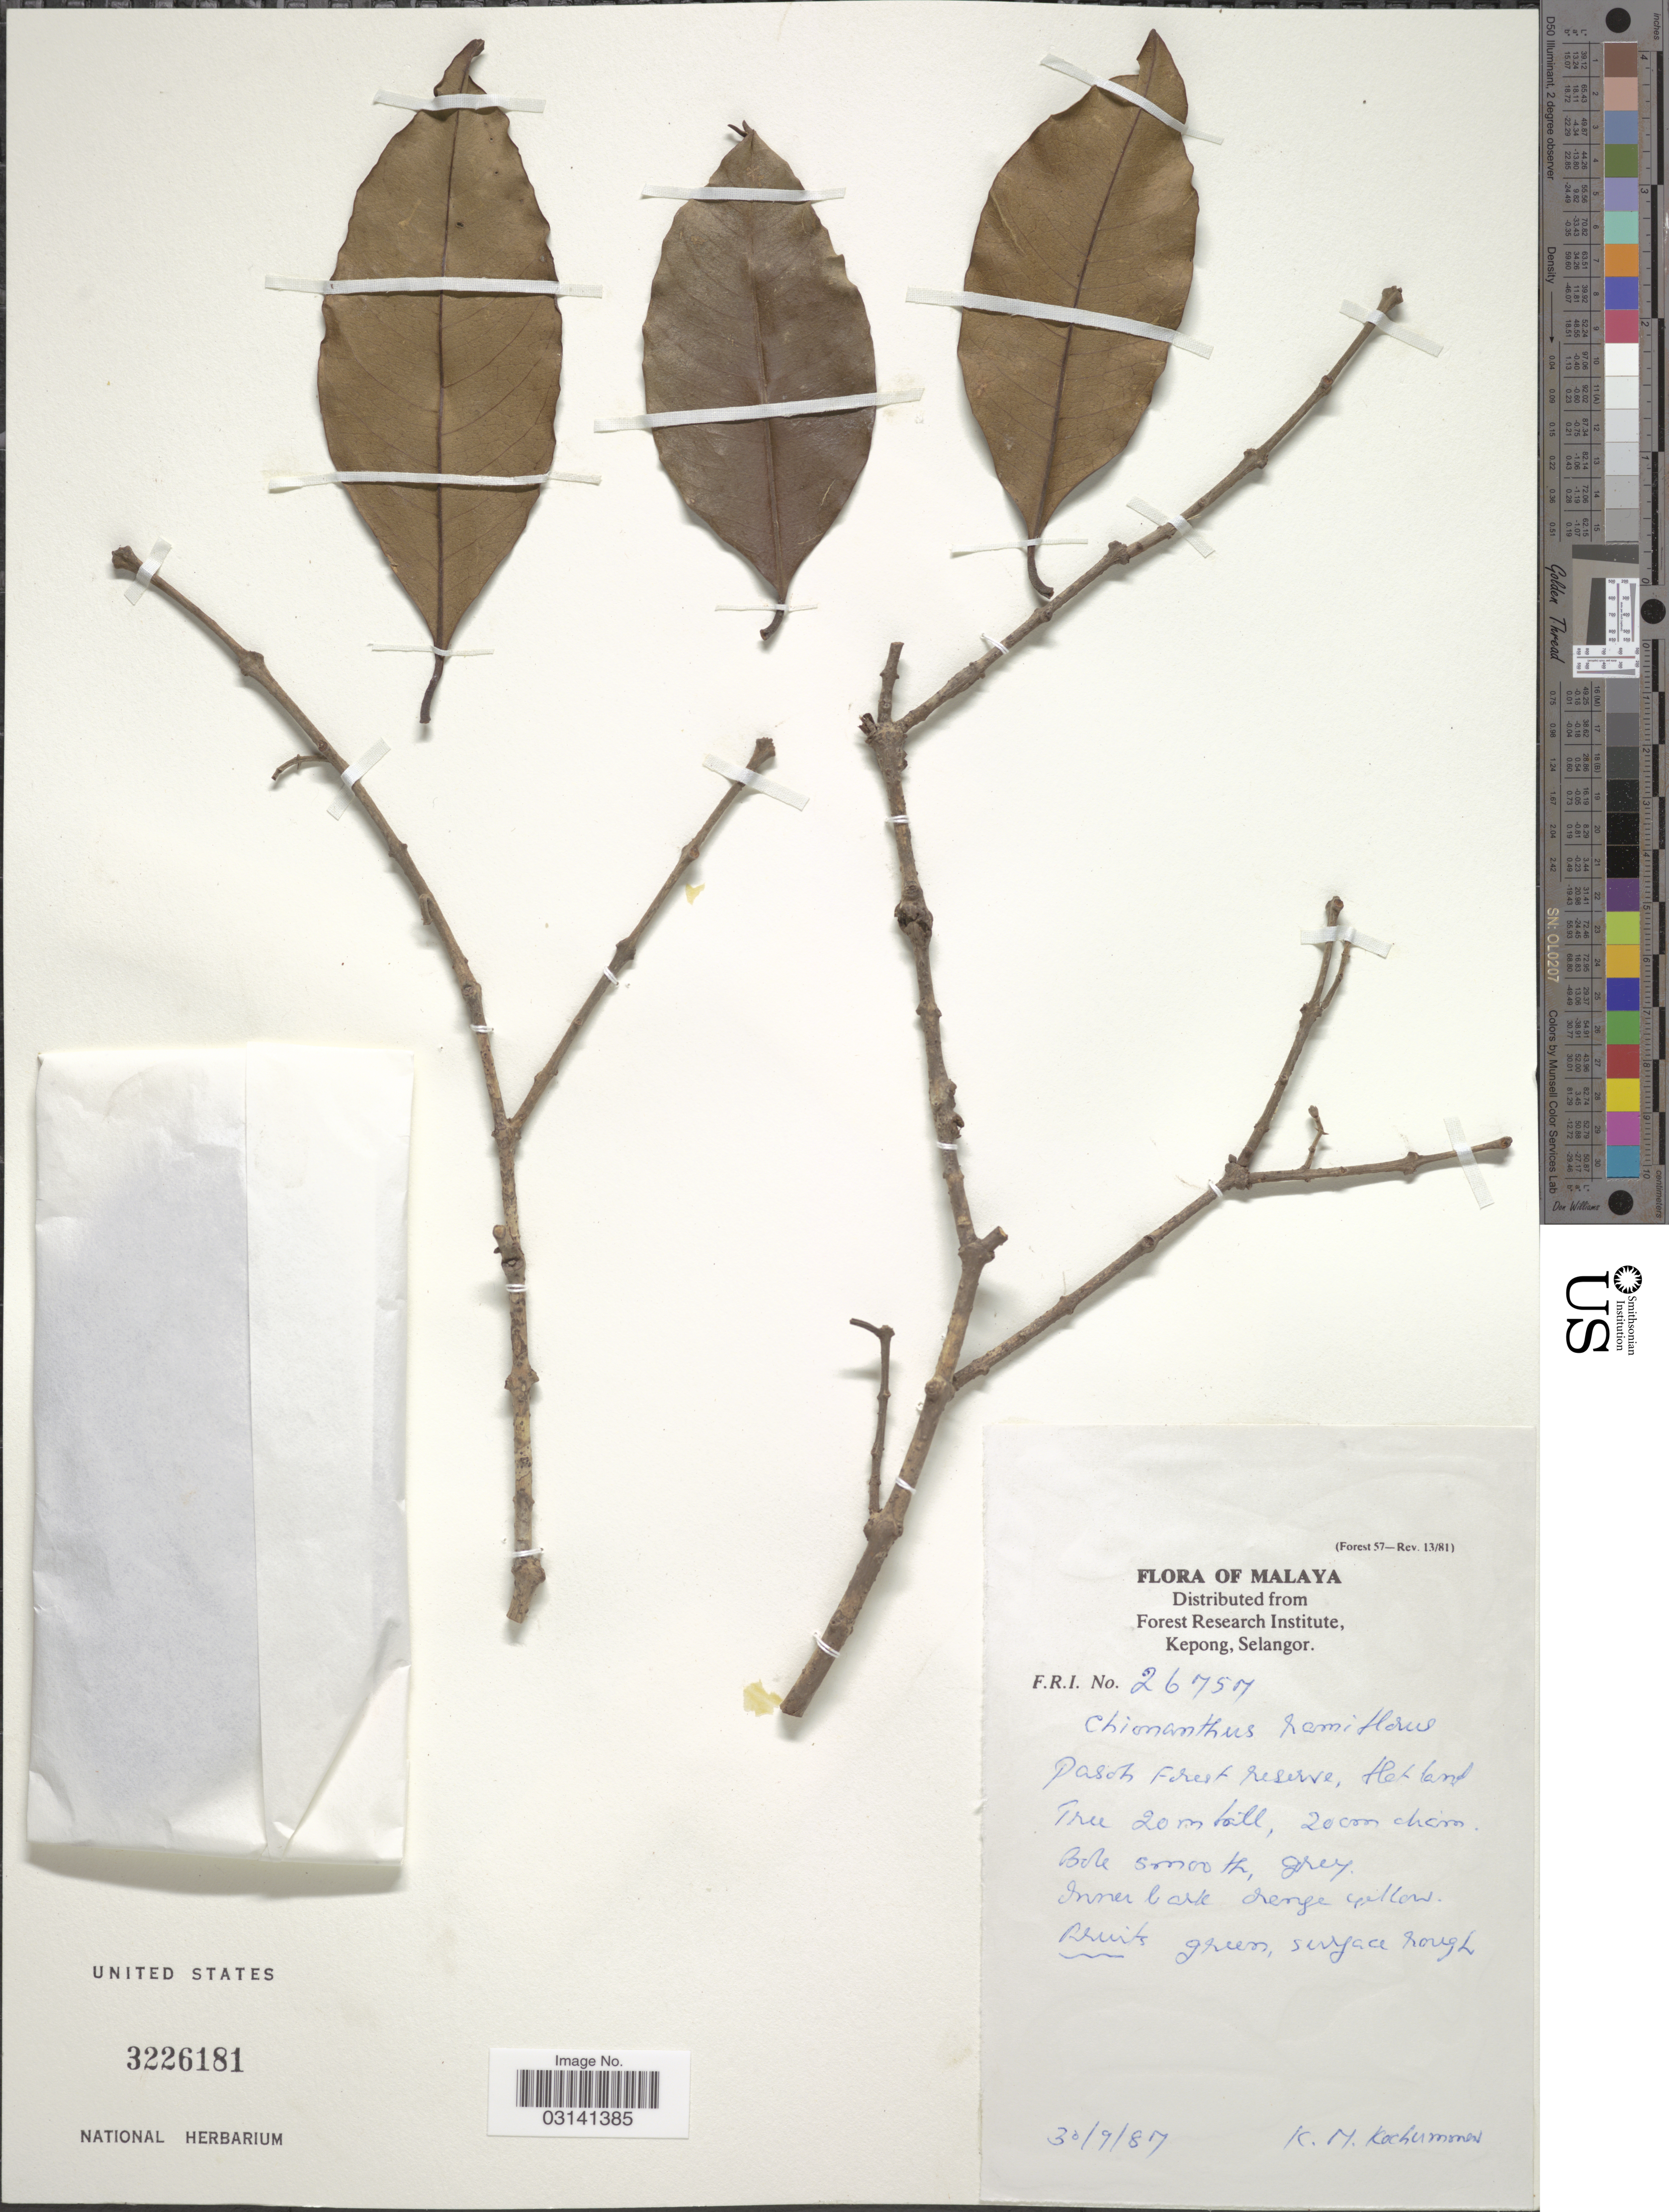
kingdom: Plantae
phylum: Tracheophyta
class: Magnoliopsida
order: Lamiales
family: Oleaceae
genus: Chionanthus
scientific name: Chionanthus ramiflorus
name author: Roxb.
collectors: K. Kochummen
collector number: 26757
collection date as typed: Transcribed d/m/y: 30/9/87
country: Malaysia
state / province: Selangor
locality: Malaya. Pasoh Forest reserve. Faltland.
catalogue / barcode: US 3226181